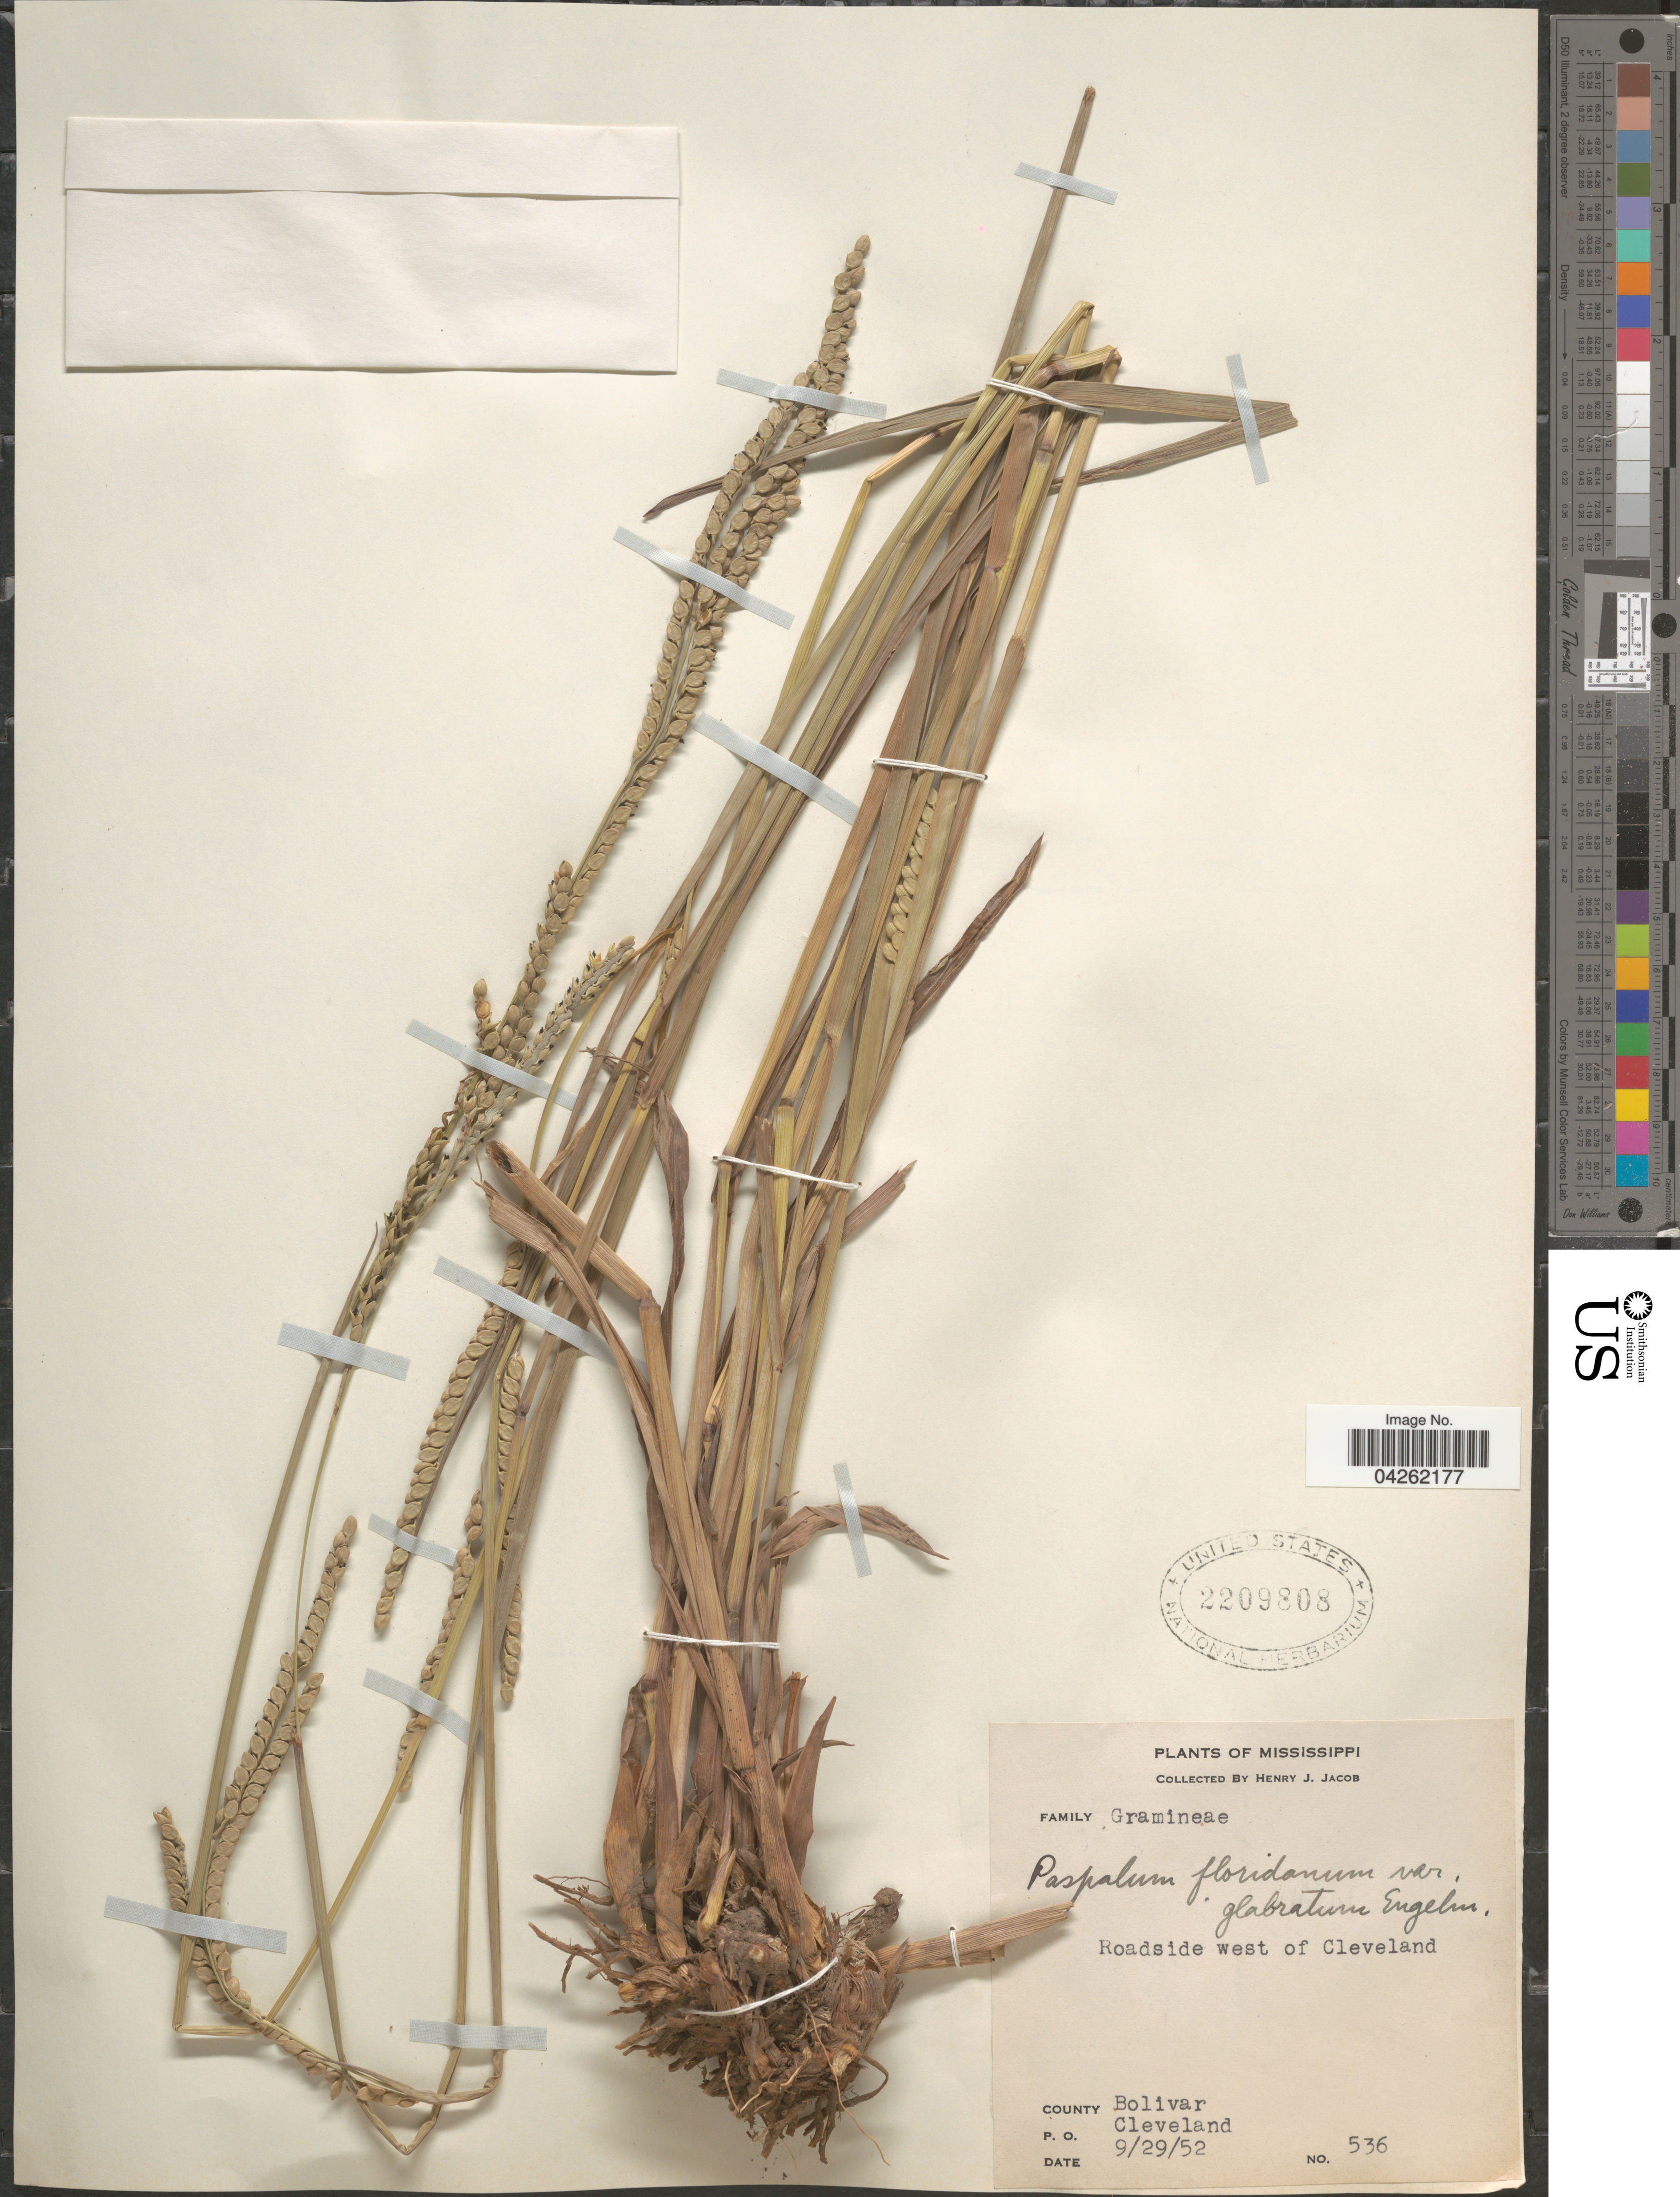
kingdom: Plantae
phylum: Tracheophyta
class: Liliopsida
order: Poales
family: Poaceae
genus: Paspalum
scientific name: Paspalum floridanum var. glabratum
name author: Engelm. ex Vasey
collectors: H. Jacob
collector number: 536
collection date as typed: Transcribed d/m/y: 29/9/52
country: United States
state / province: Mississippi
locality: Roadside west of Cleveland. County Bolivar. P. O. Cleveland.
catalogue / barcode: US 2209808